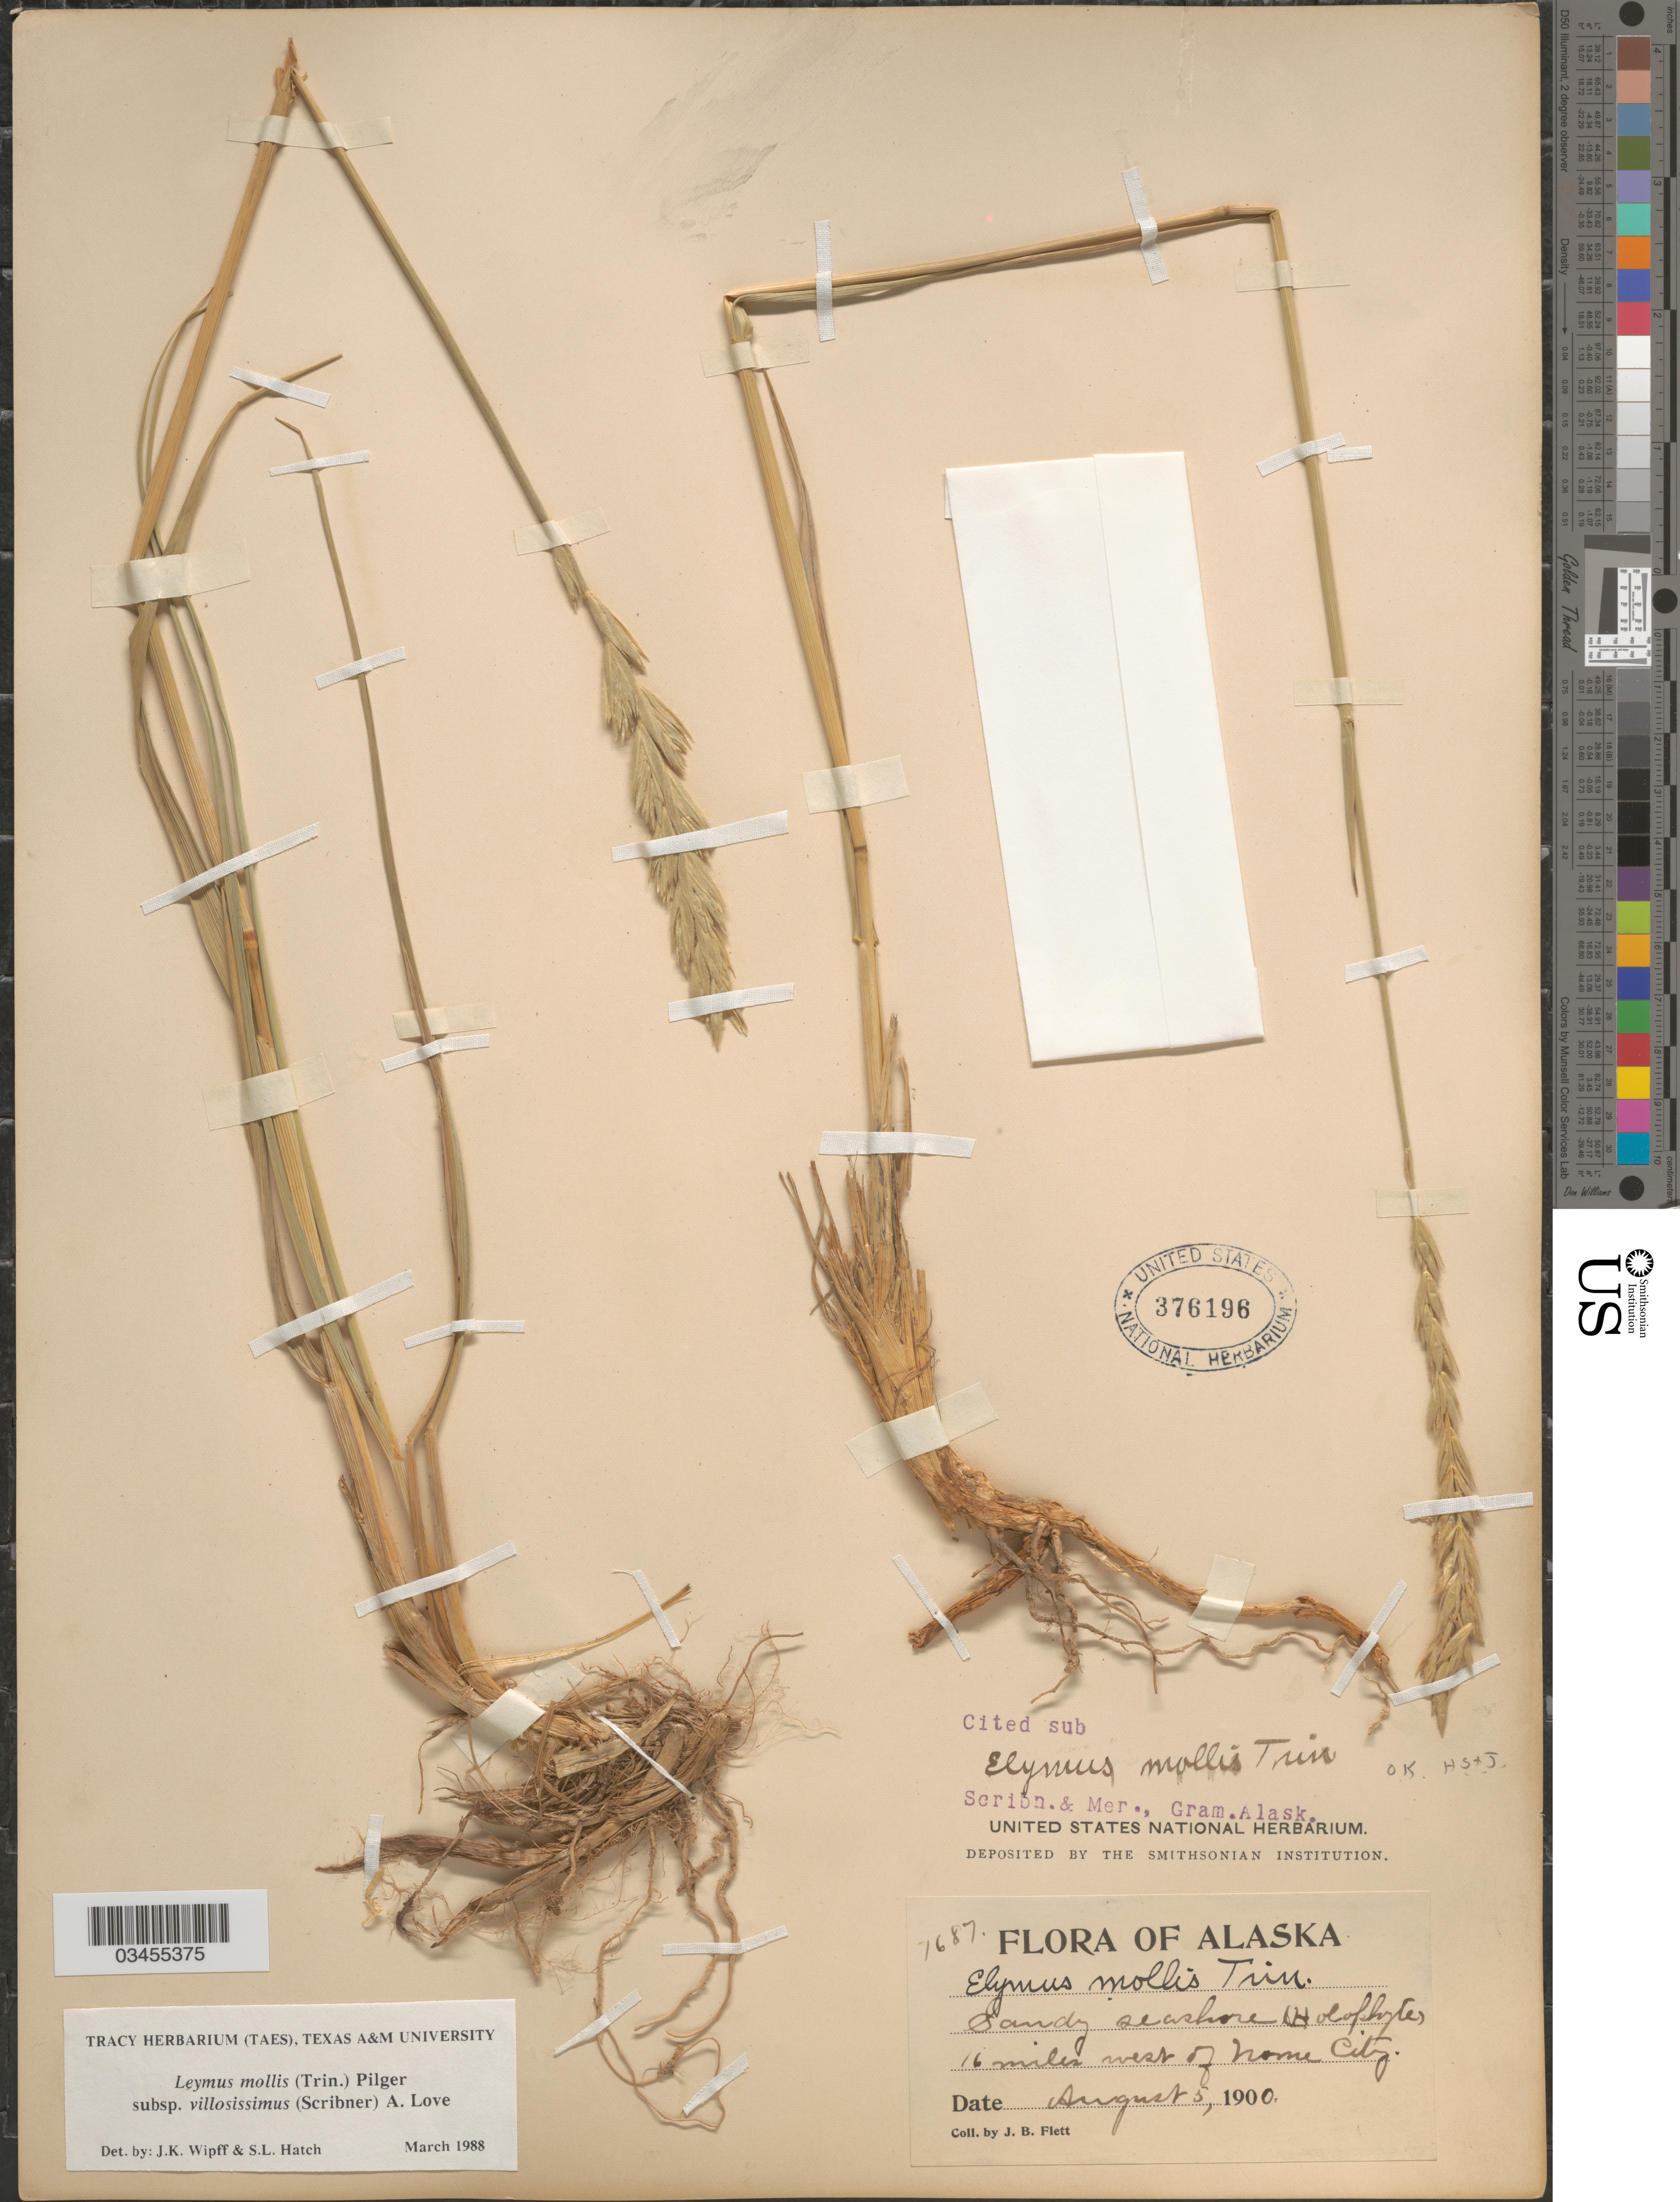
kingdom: Plantae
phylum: Tracheophyta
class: Liliopsida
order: Poales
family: Poaceae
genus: Leymus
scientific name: Leymus mollis subsp. villosissimus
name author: (Scribn.) Á. Löve & D. Löve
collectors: J. Flett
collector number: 7687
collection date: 1900-08-05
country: United States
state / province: Alaska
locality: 16 miles west of Nome City.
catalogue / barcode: US 376196